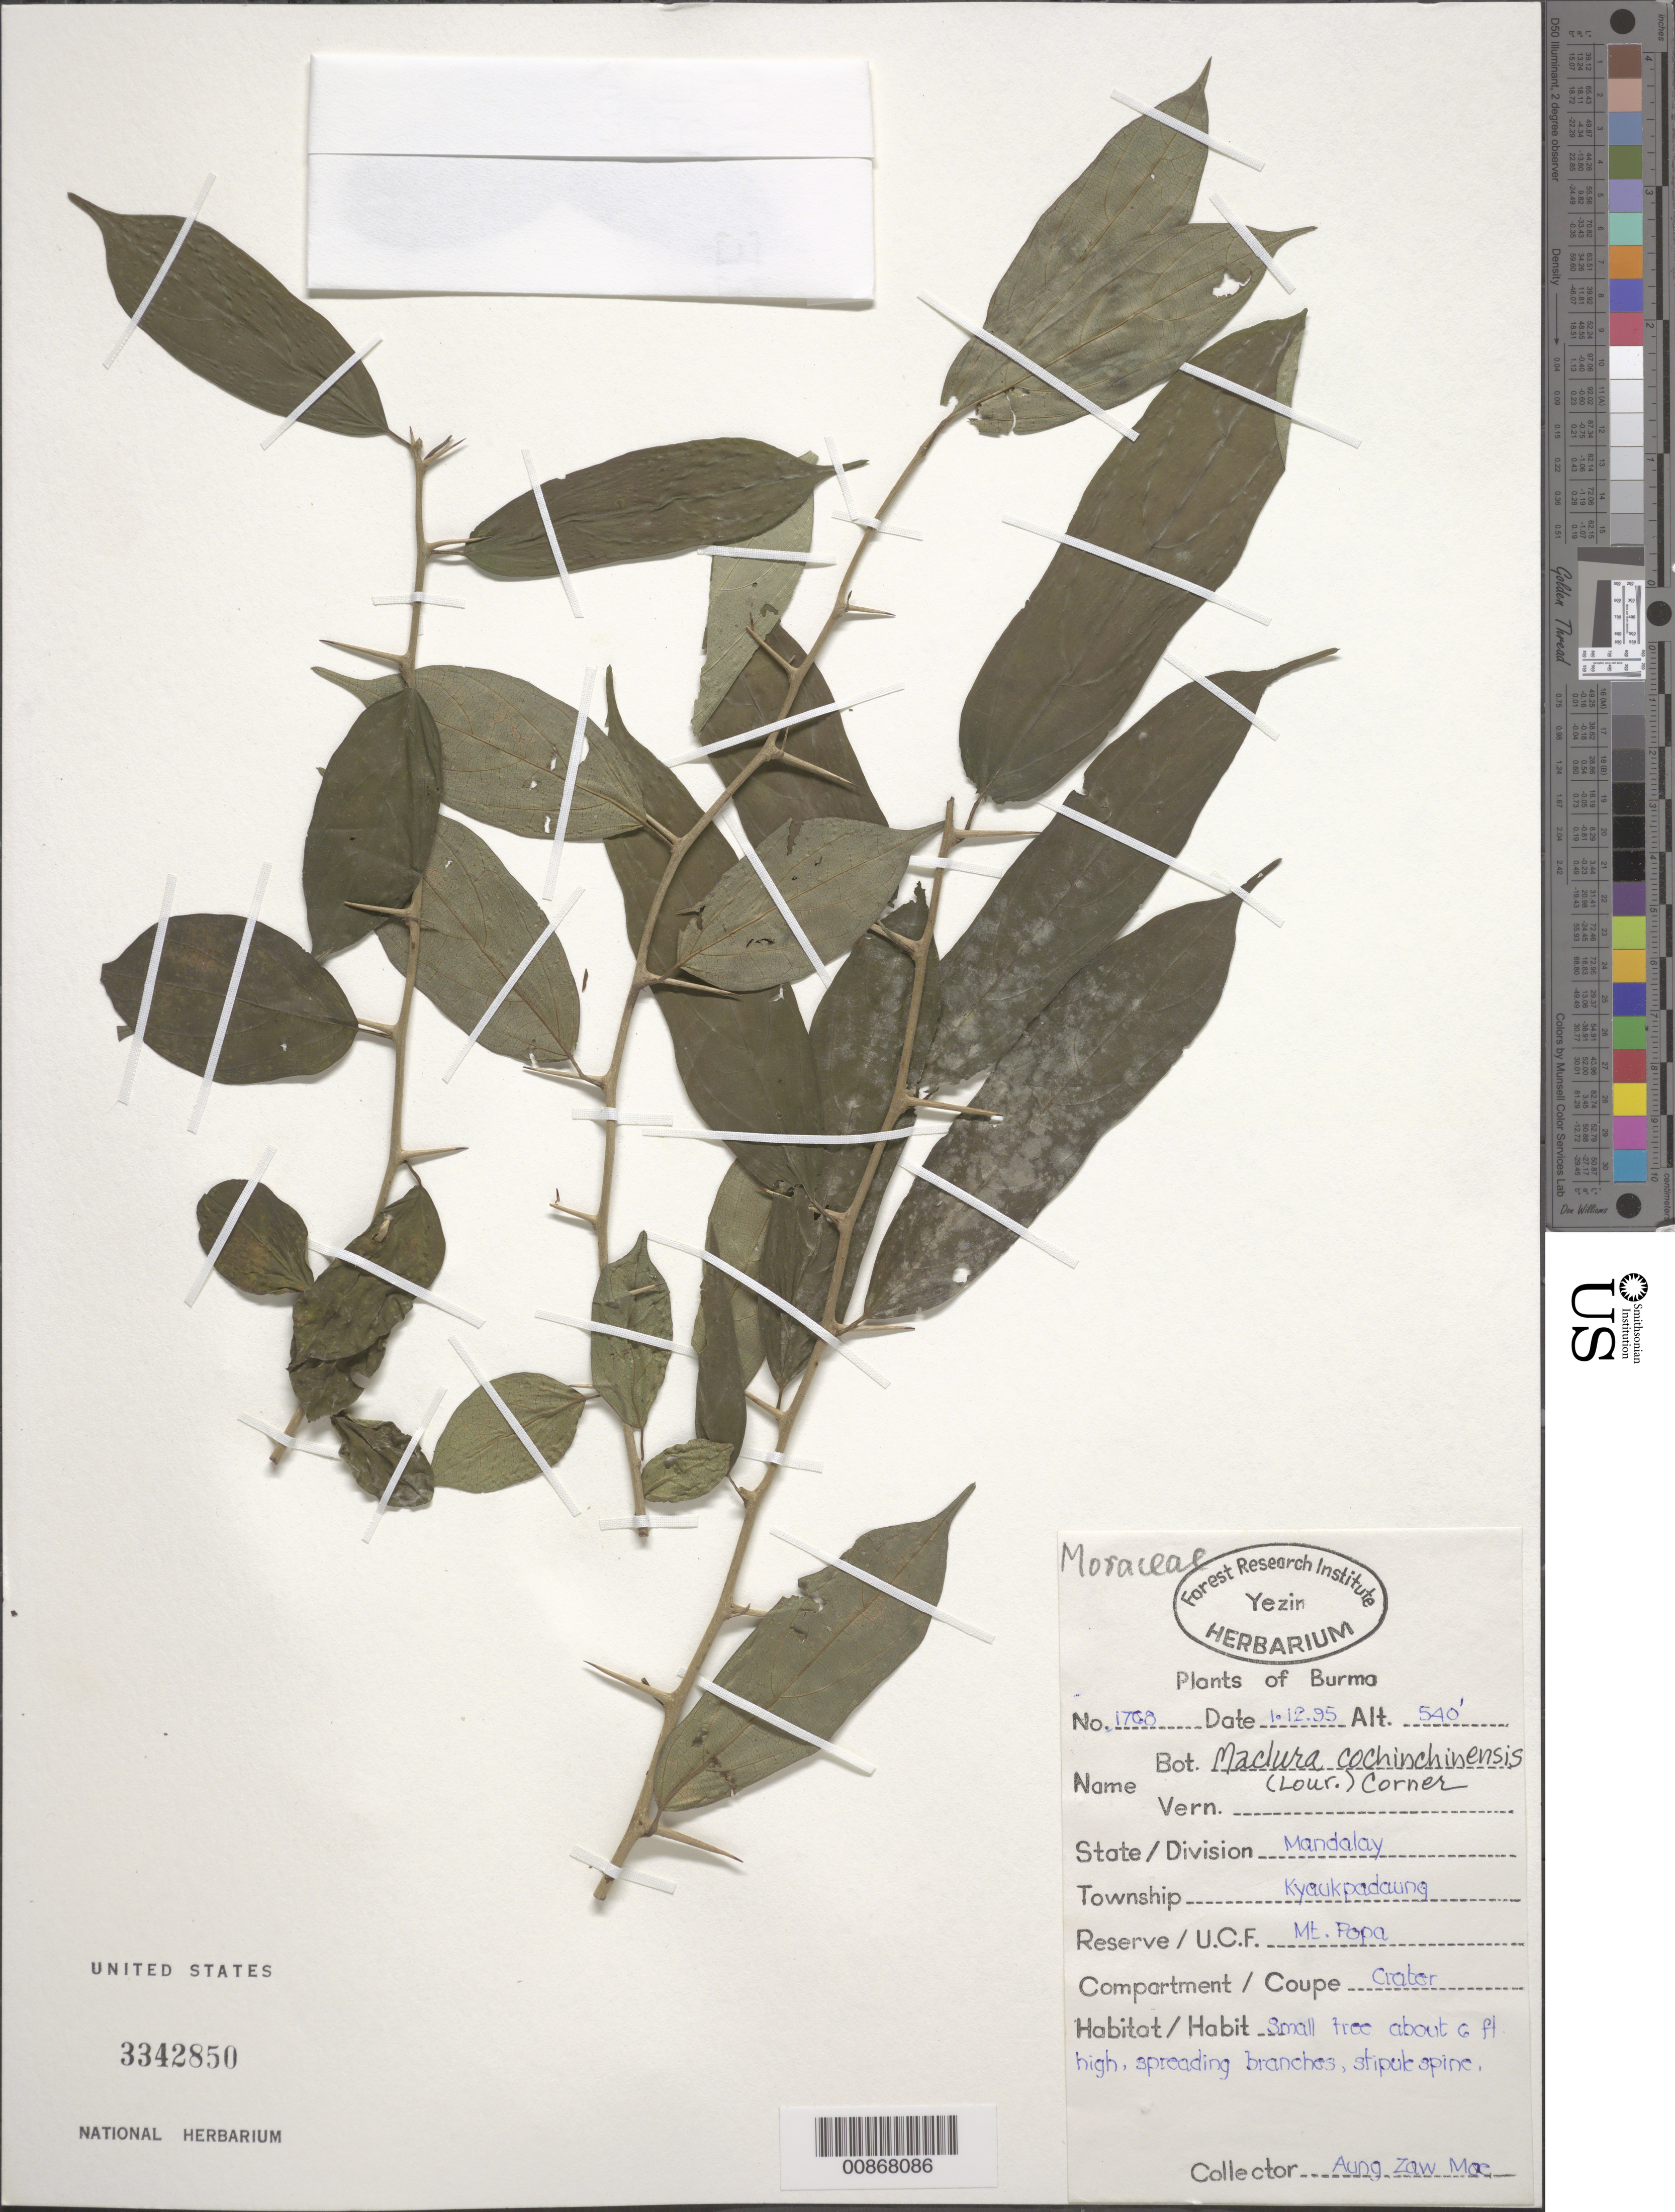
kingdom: Plantae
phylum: Tracheophyta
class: Magnoliopsida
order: Rosales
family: Moraceae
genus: Maclura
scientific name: Maclura cochinchinensis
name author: (Lour.) Corner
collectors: Aung Zaw Moe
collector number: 1768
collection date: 1995-12-01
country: Myanmar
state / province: Mandalay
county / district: Kyaukpadaung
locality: Mt. Popa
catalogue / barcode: US 3342850